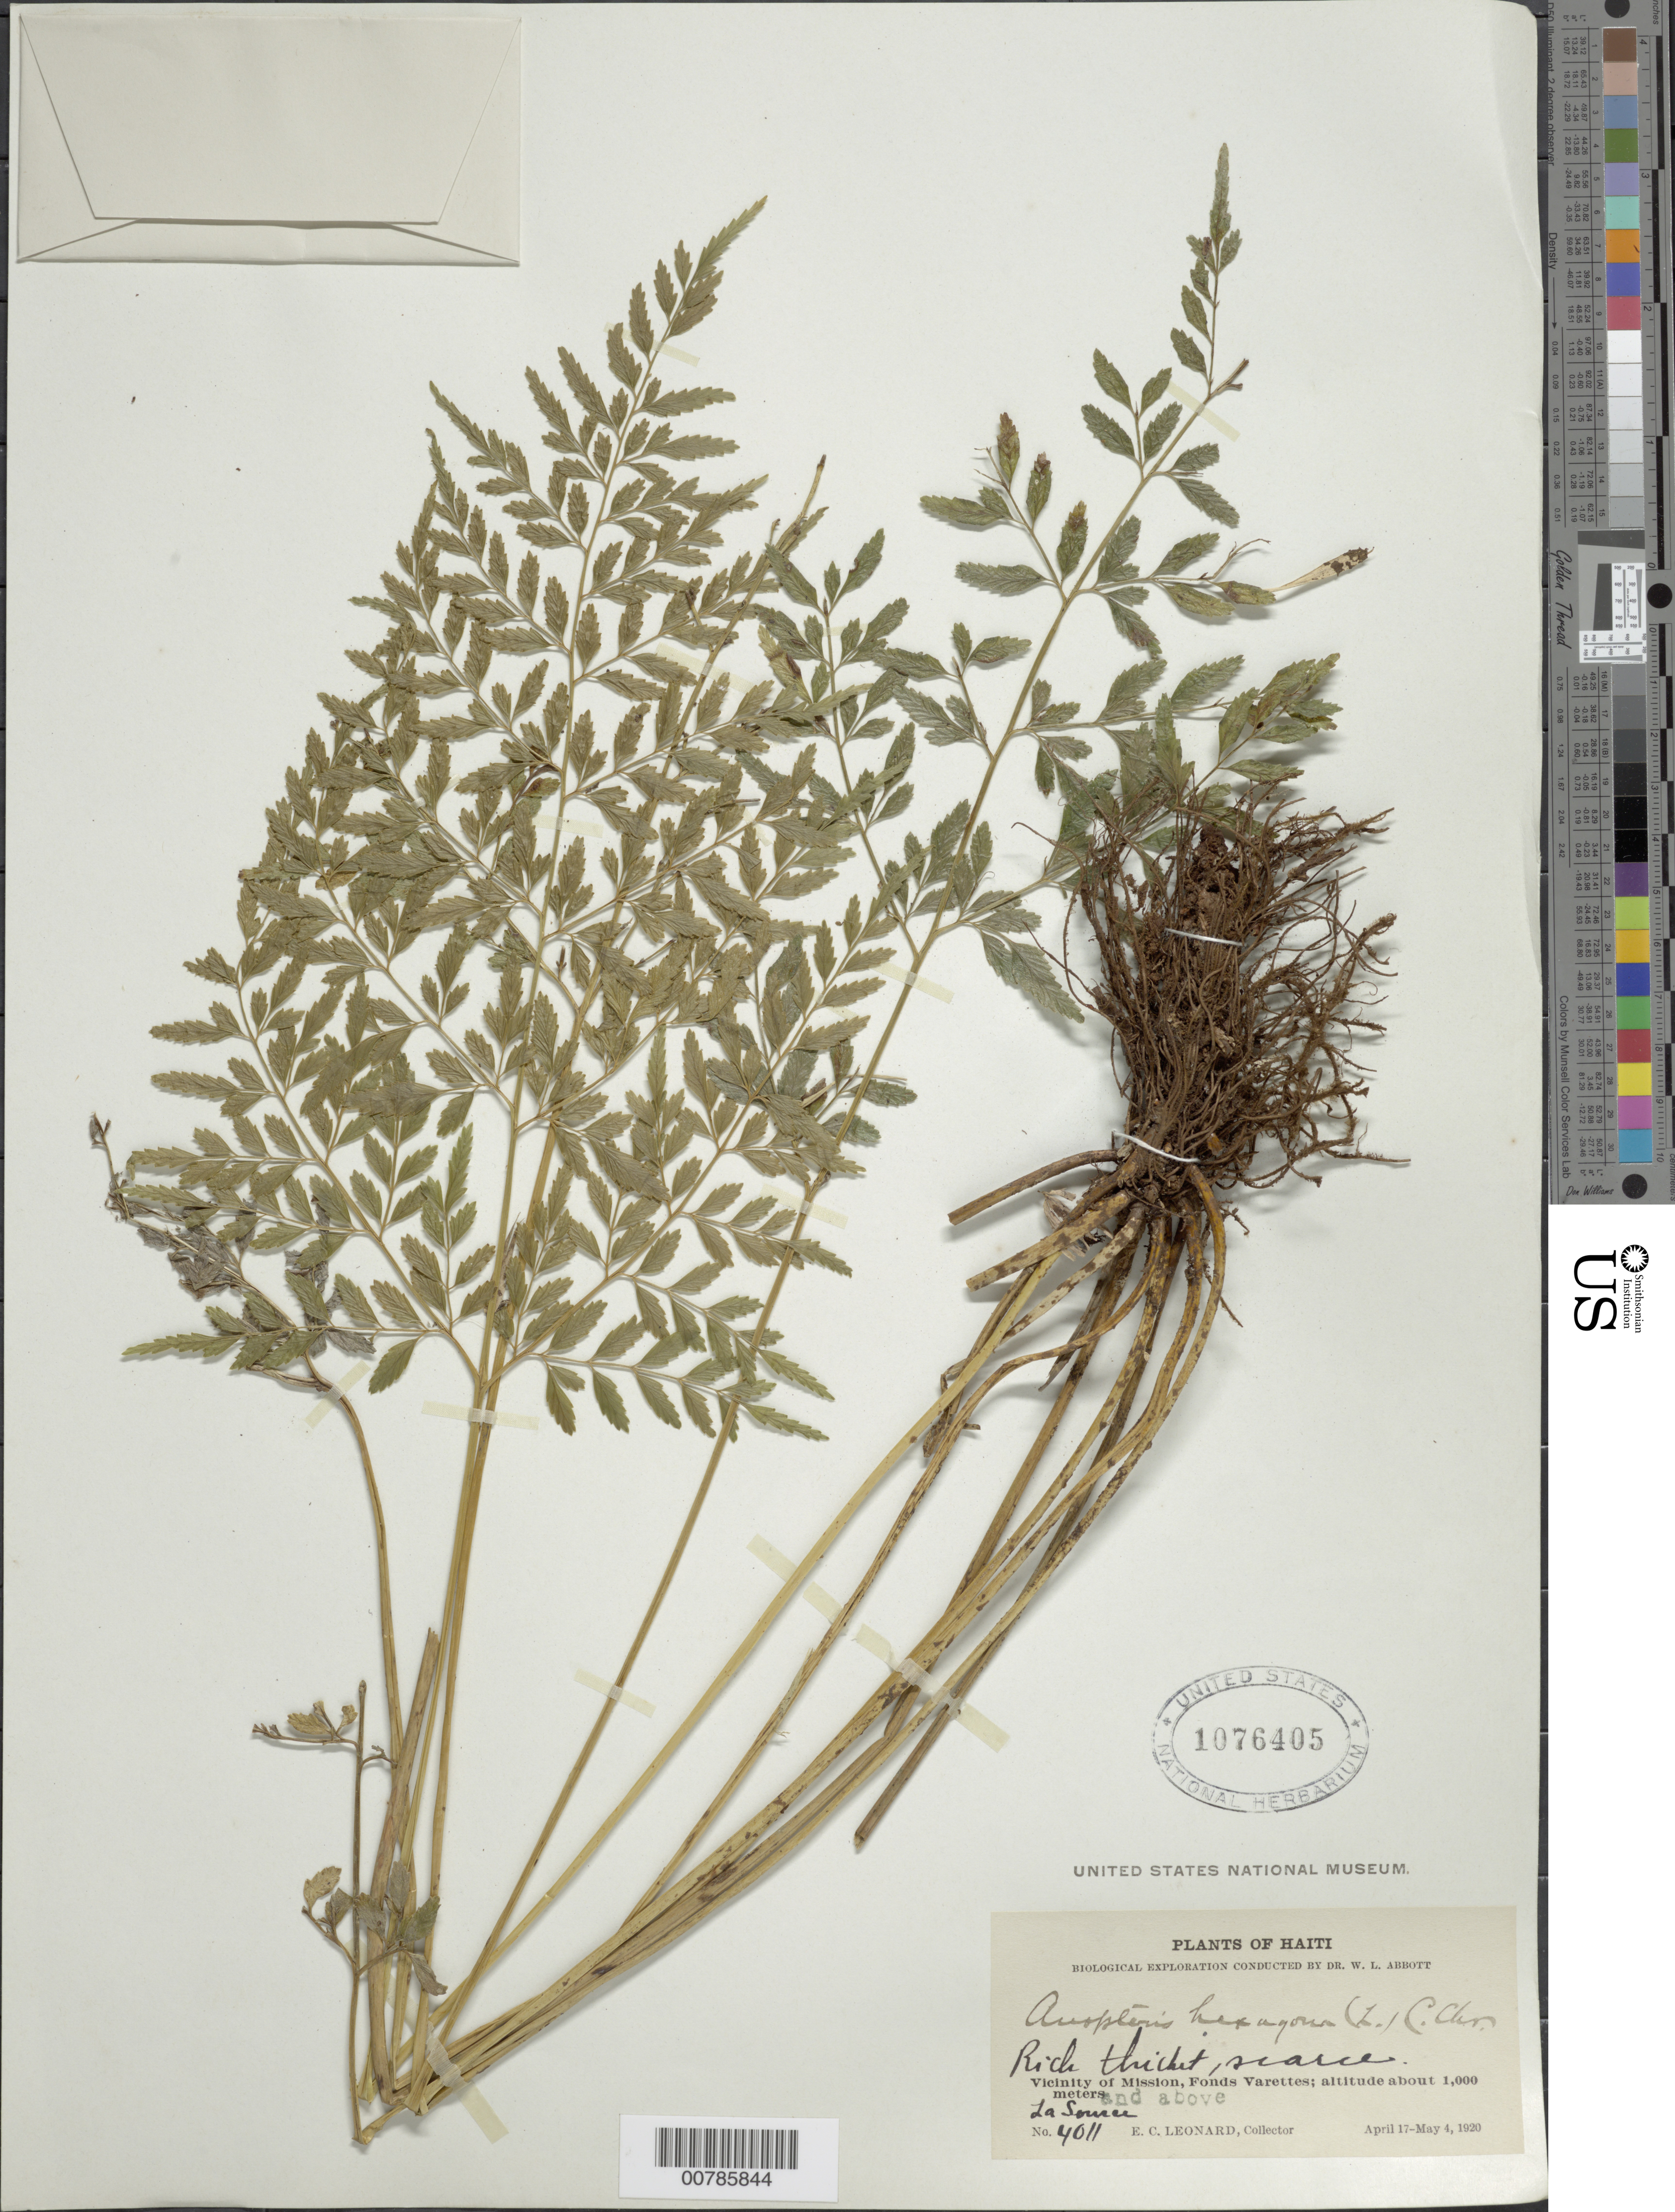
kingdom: Plantae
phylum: Tracheophyta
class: Polypodiopsida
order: Polypodiales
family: Pteridaceae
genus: Pteris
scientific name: Pteris hexagona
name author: (L.) Proctor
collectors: E. C. Leonard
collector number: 4011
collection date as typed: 17 Apr 1920 04 May 1920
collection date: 1920-04-17/1920-05-04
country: Haiti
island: Hispaniola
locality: Mission, vicinity; Fonds Varettes and above La Source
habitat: Rich thicket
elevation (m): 1000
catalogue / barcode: US 1076405